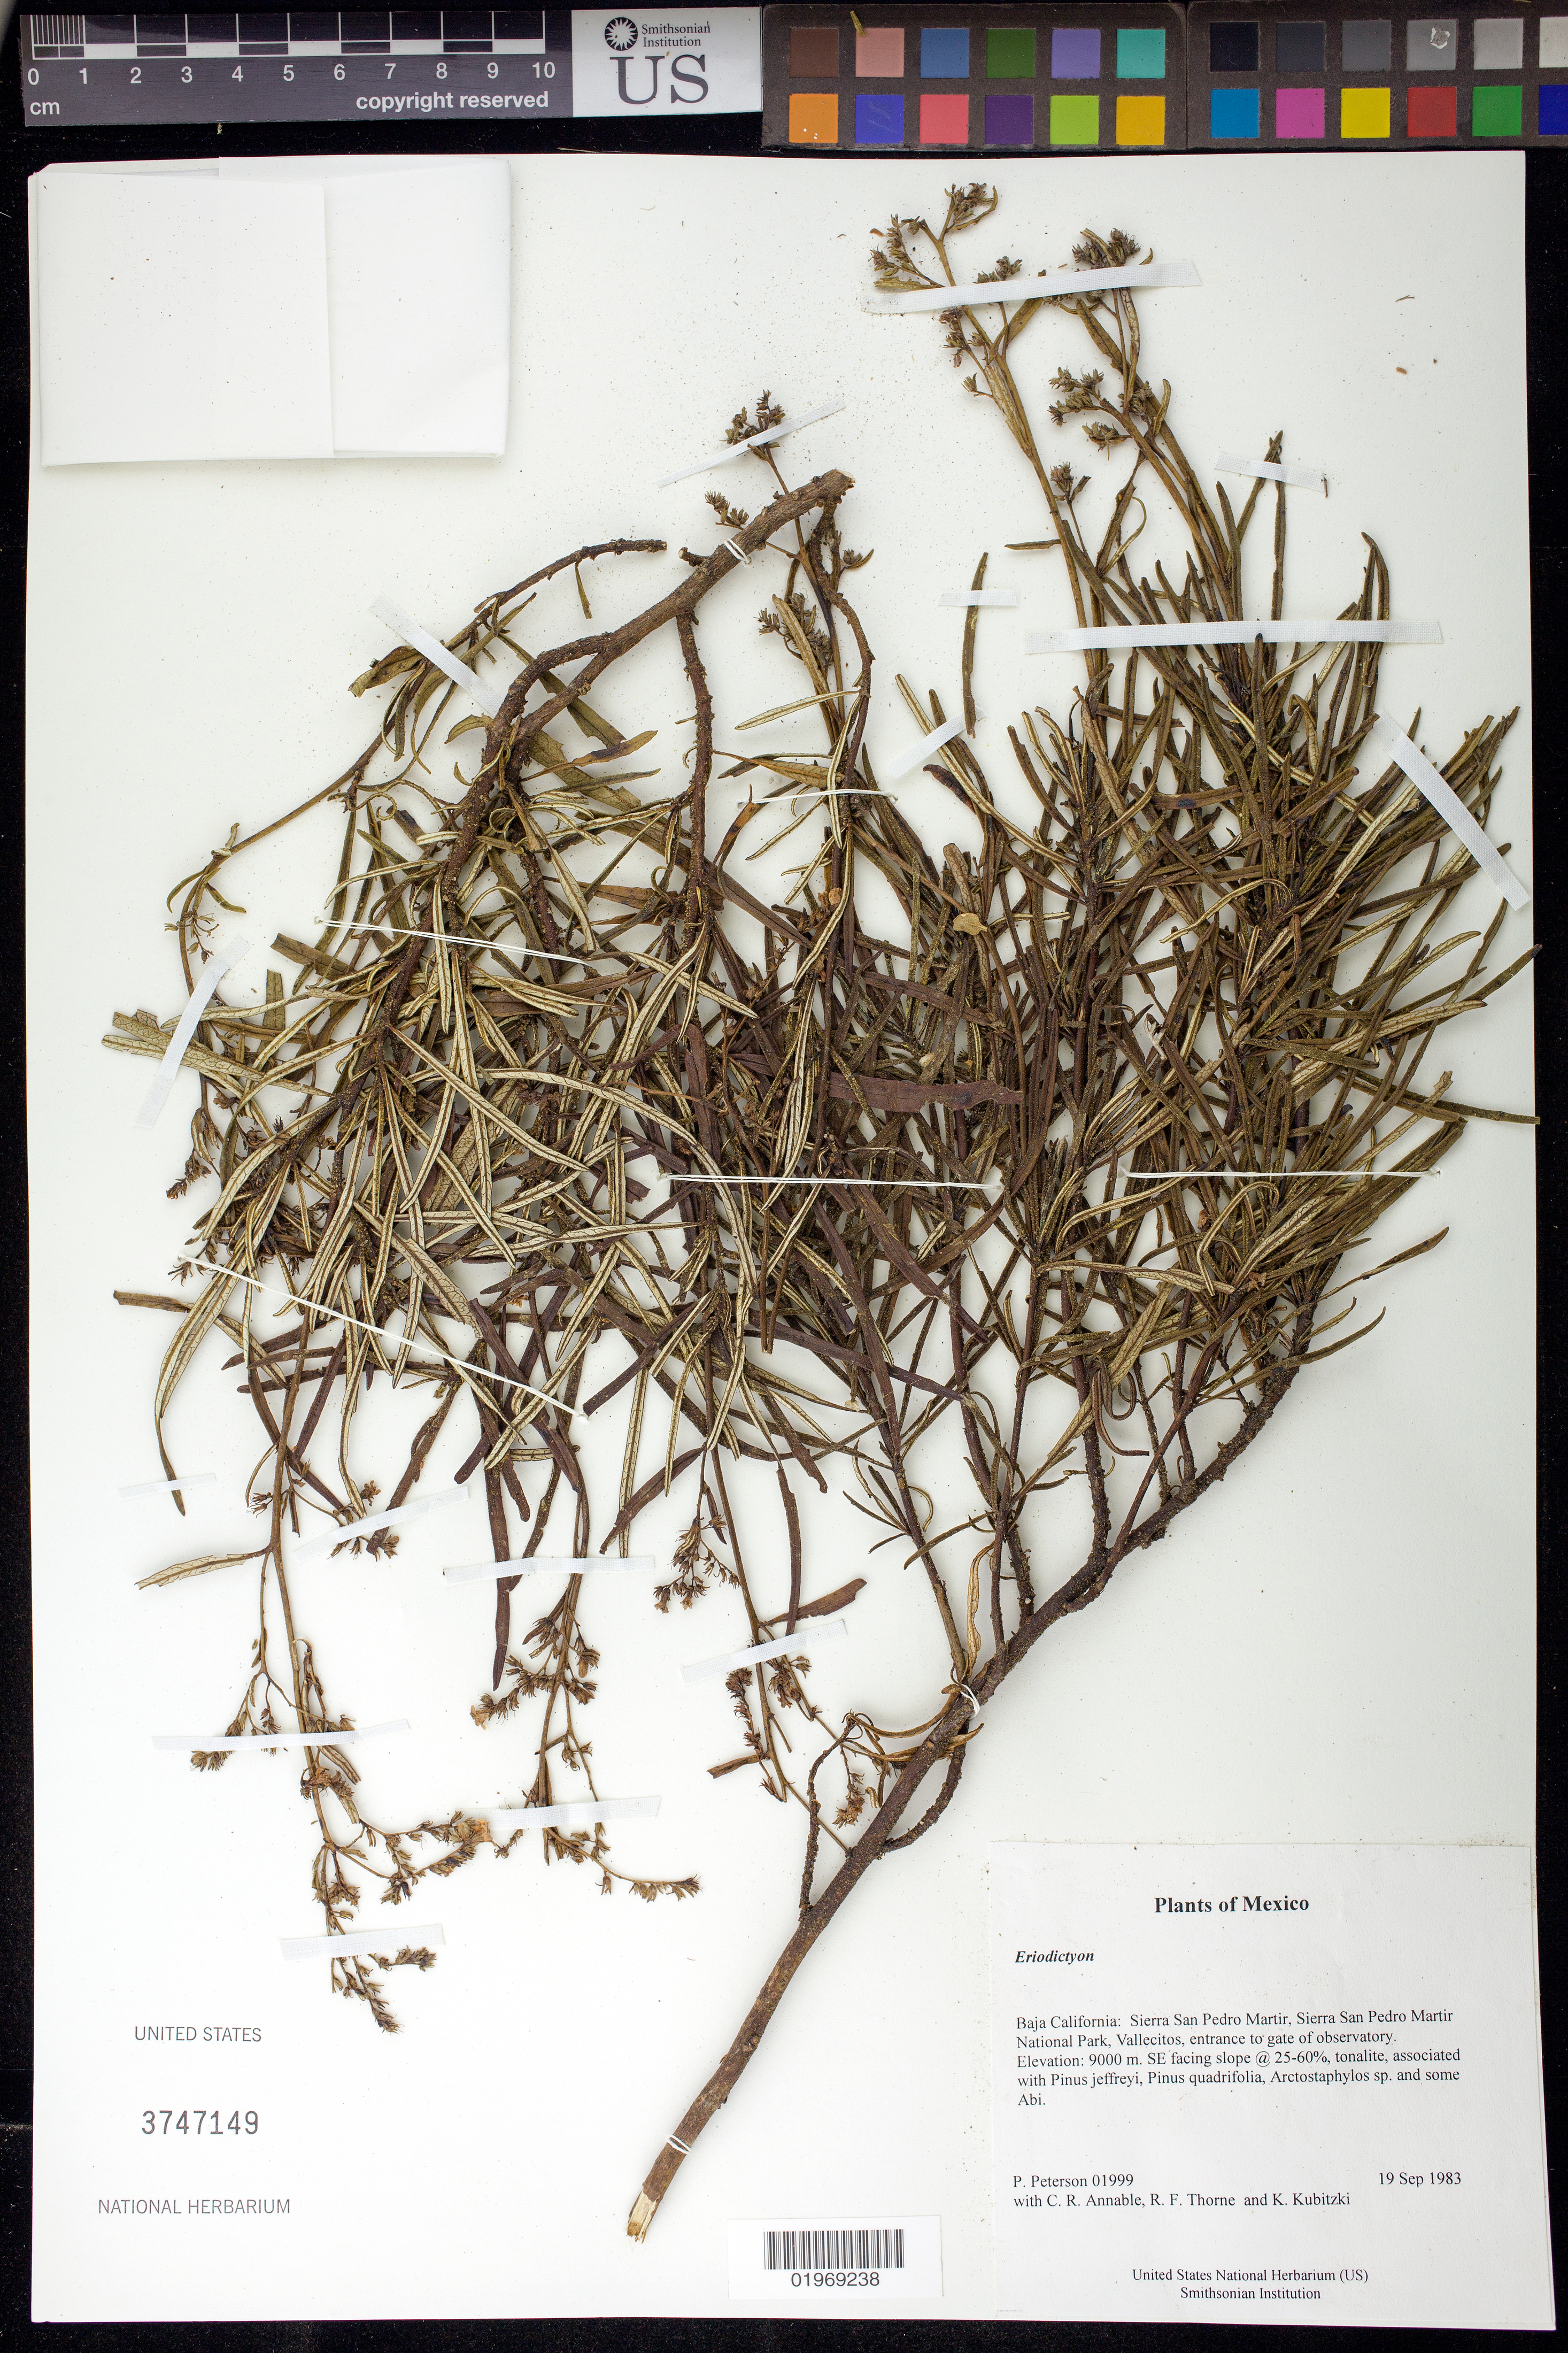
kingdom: Plantae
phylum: Tracheophyta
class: Magnoliopsida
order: Boraginales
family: Namaceae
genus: Eriodictyon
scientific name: Eriodictyon angustifolium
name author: Nutt.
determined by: Rogers, Z. S.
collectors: P. M. Peterson, C. R. Annable, R. F. Thorne & K. Kubitzki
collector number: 01999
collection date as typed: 19 Sep 1983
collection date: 1983-09-19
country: Mexico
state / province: Baja California Norte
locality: Sierra San Pedro Martir, Sierra San Pedro Martir National Park, Vallecitos, entrance to gate of observatory.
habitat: SE facing slope @ 25-60%, tonalite, associated with Pinus jeffreyi, Pinus quadrifolia, Arctostaphylos sp. and some Abi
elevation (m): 9000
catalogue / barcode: US 3747149